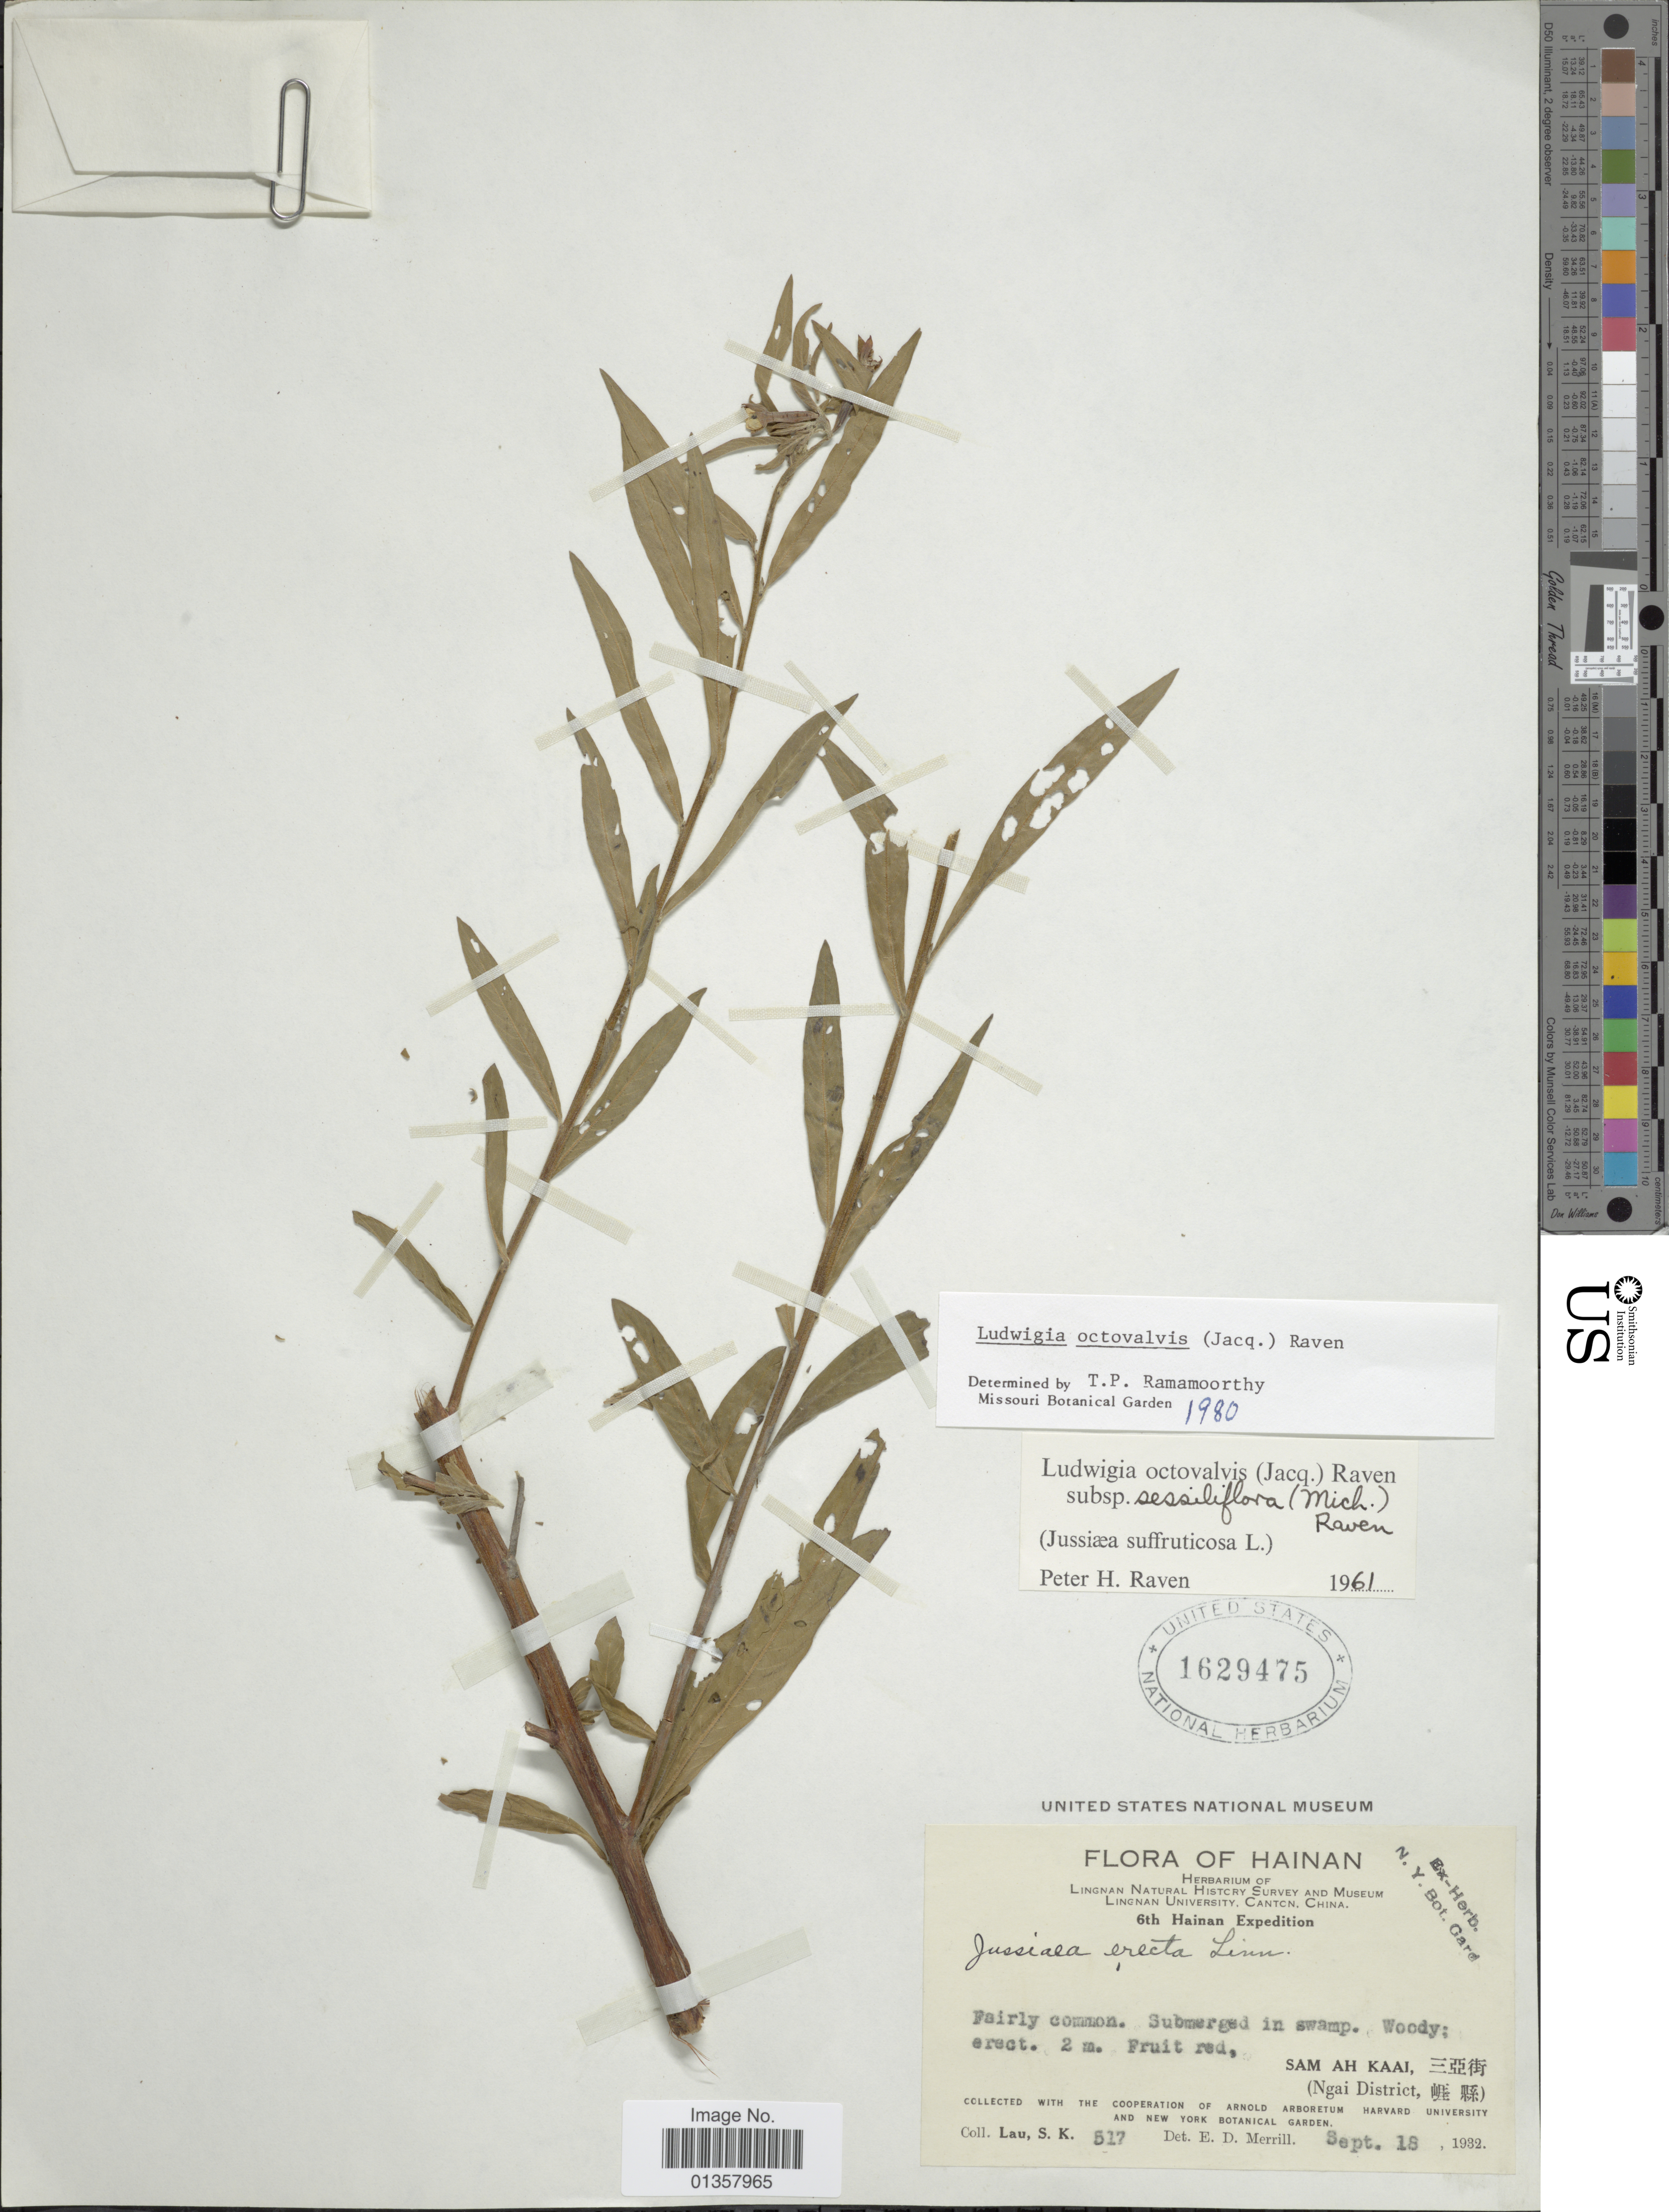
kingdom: Plantae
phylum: Tracheophyta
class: Magnoliopsida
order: Myrtales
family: Onagraceae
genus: Ludwigia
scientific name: Ludwigia octovalvis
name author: (Jacq.) P.H. Raven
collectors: S. K. Lau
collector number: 517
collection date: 1932-09-18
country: China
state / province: Hainan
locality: Sam Ah Kaai (Ngai District)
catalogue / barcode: US 1629475